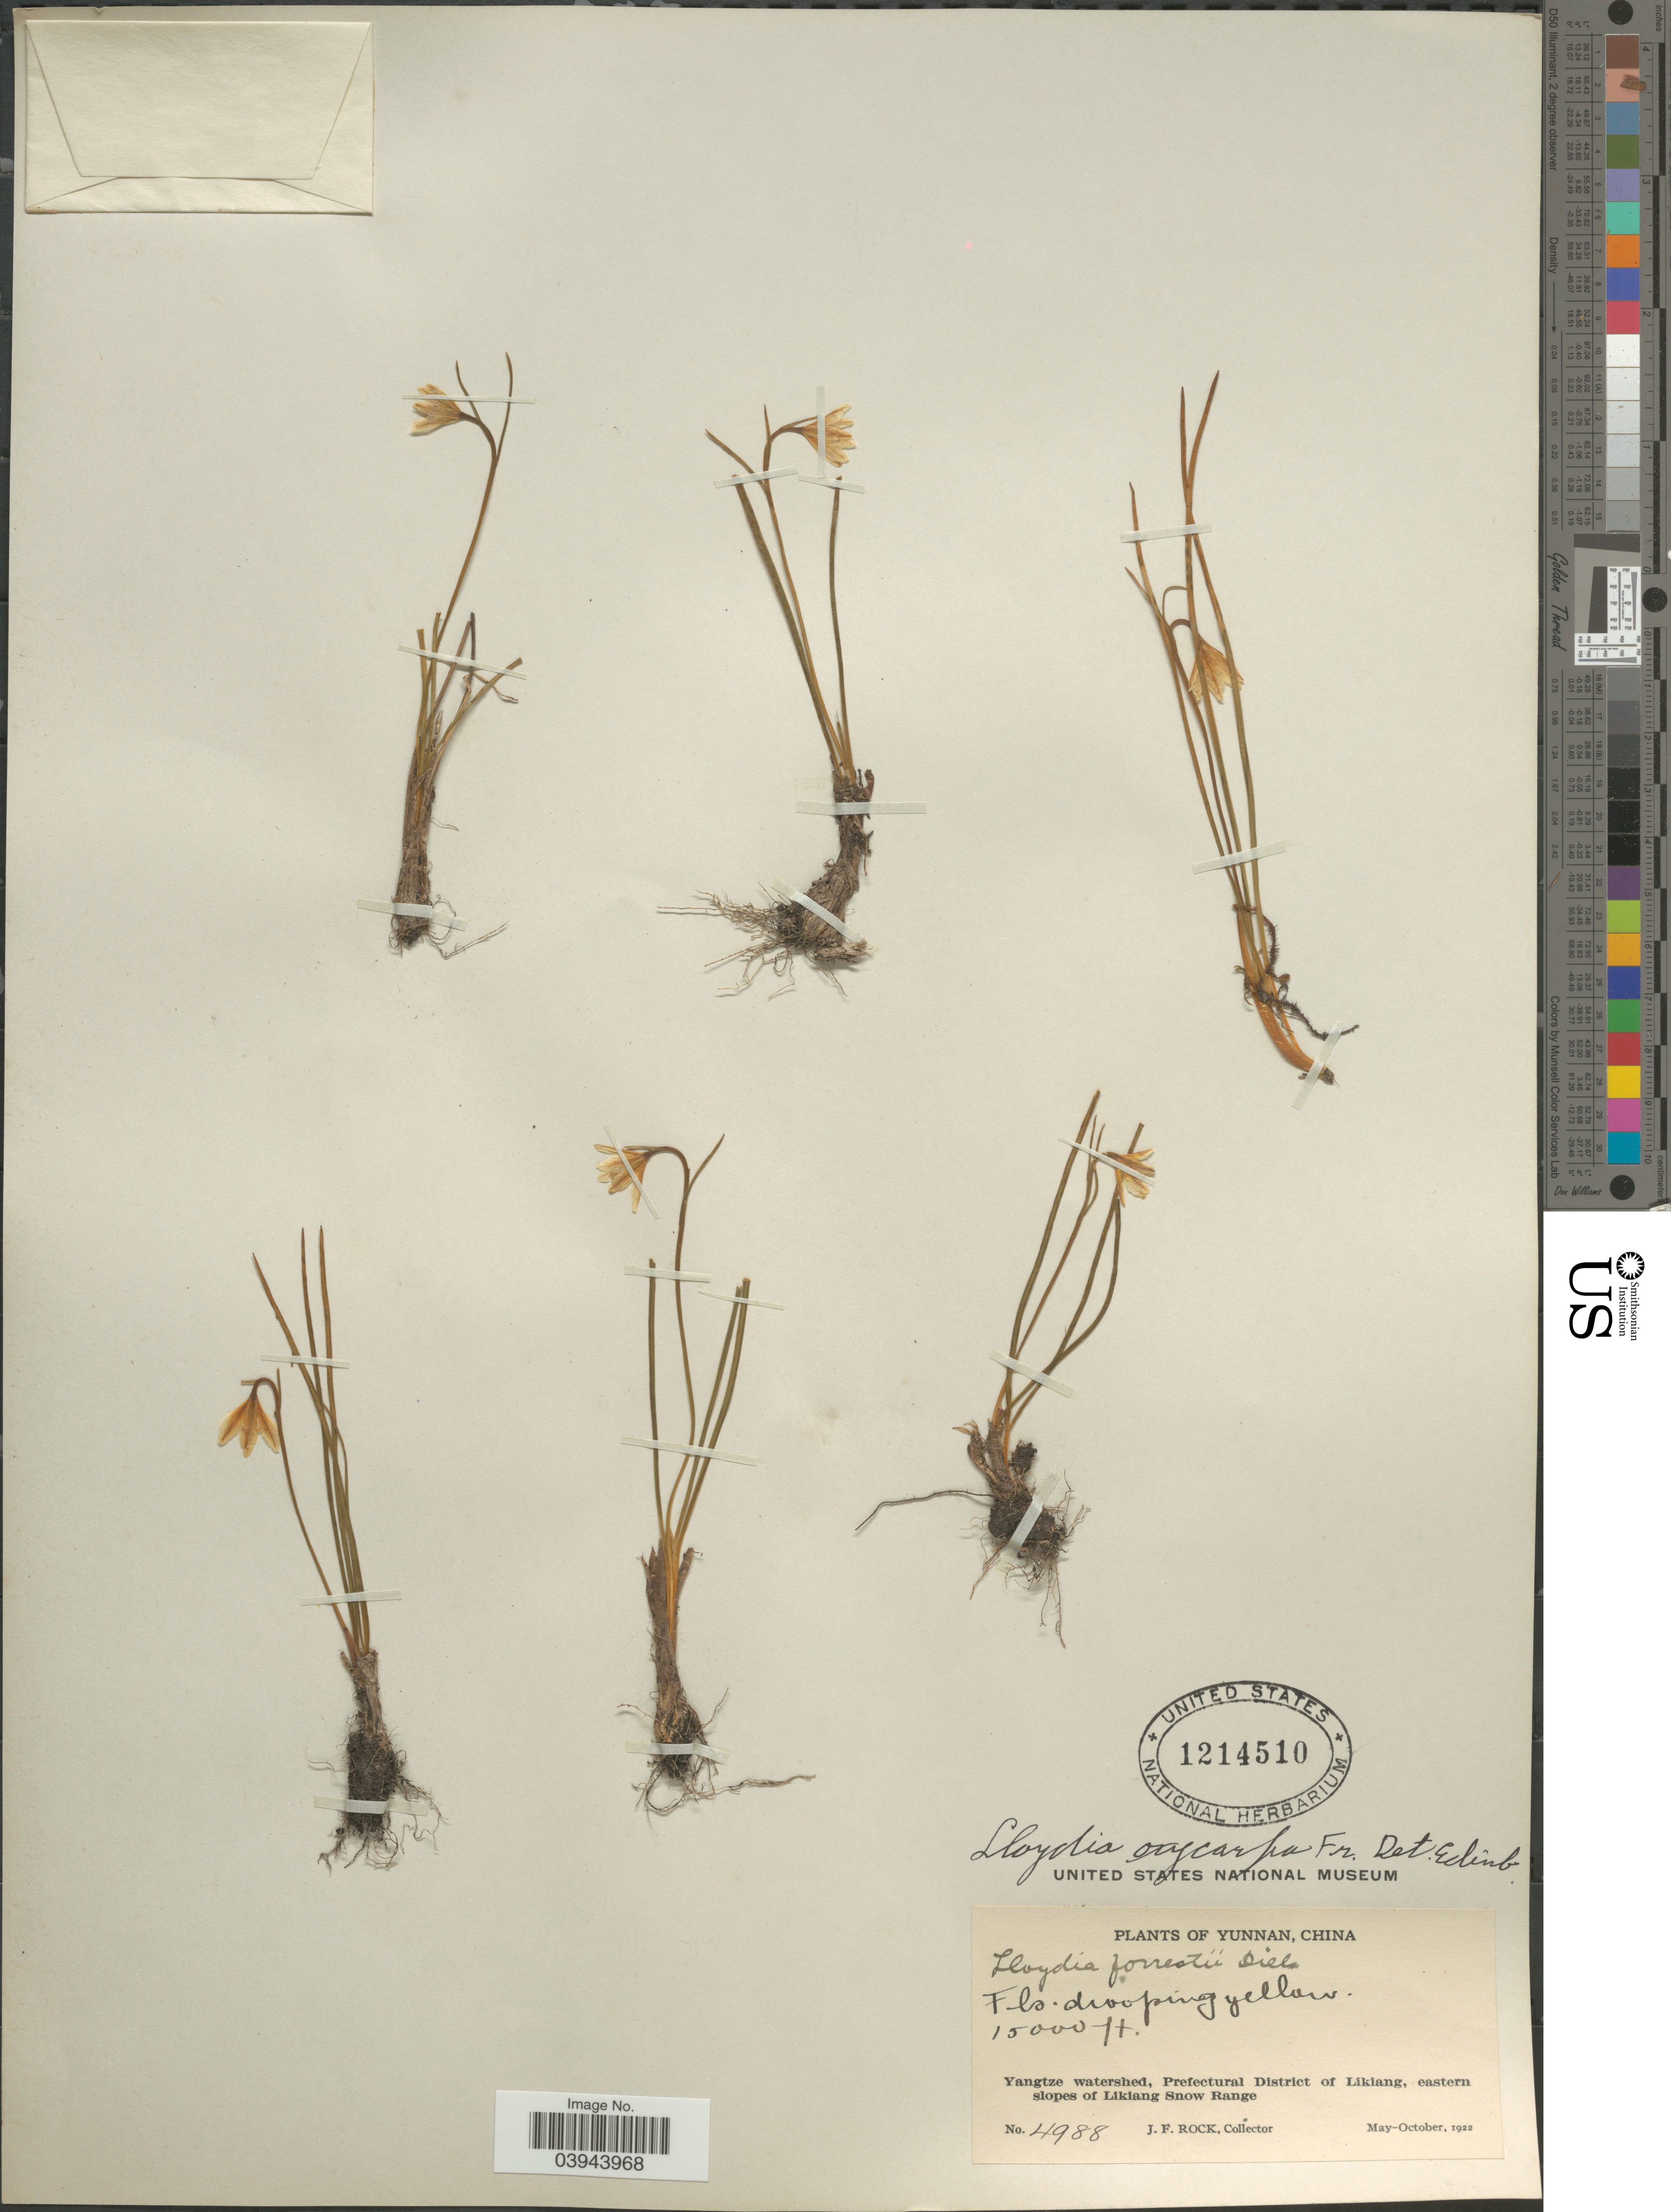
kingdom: Plantae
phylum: Tracheophyta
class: Liliopsida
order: Liliales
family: Liliaceae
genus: Lloydia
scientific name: Lloydia oxycarpa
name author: Franch.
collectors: J. Rock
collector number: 4988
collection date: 1922-05/1922-10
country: China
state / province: Yunnan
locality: Yangtze watershed, Prefectural District of Likiang, eastern slopes of Likiang Snow Range.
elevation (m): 4572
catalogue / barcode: US 1214510